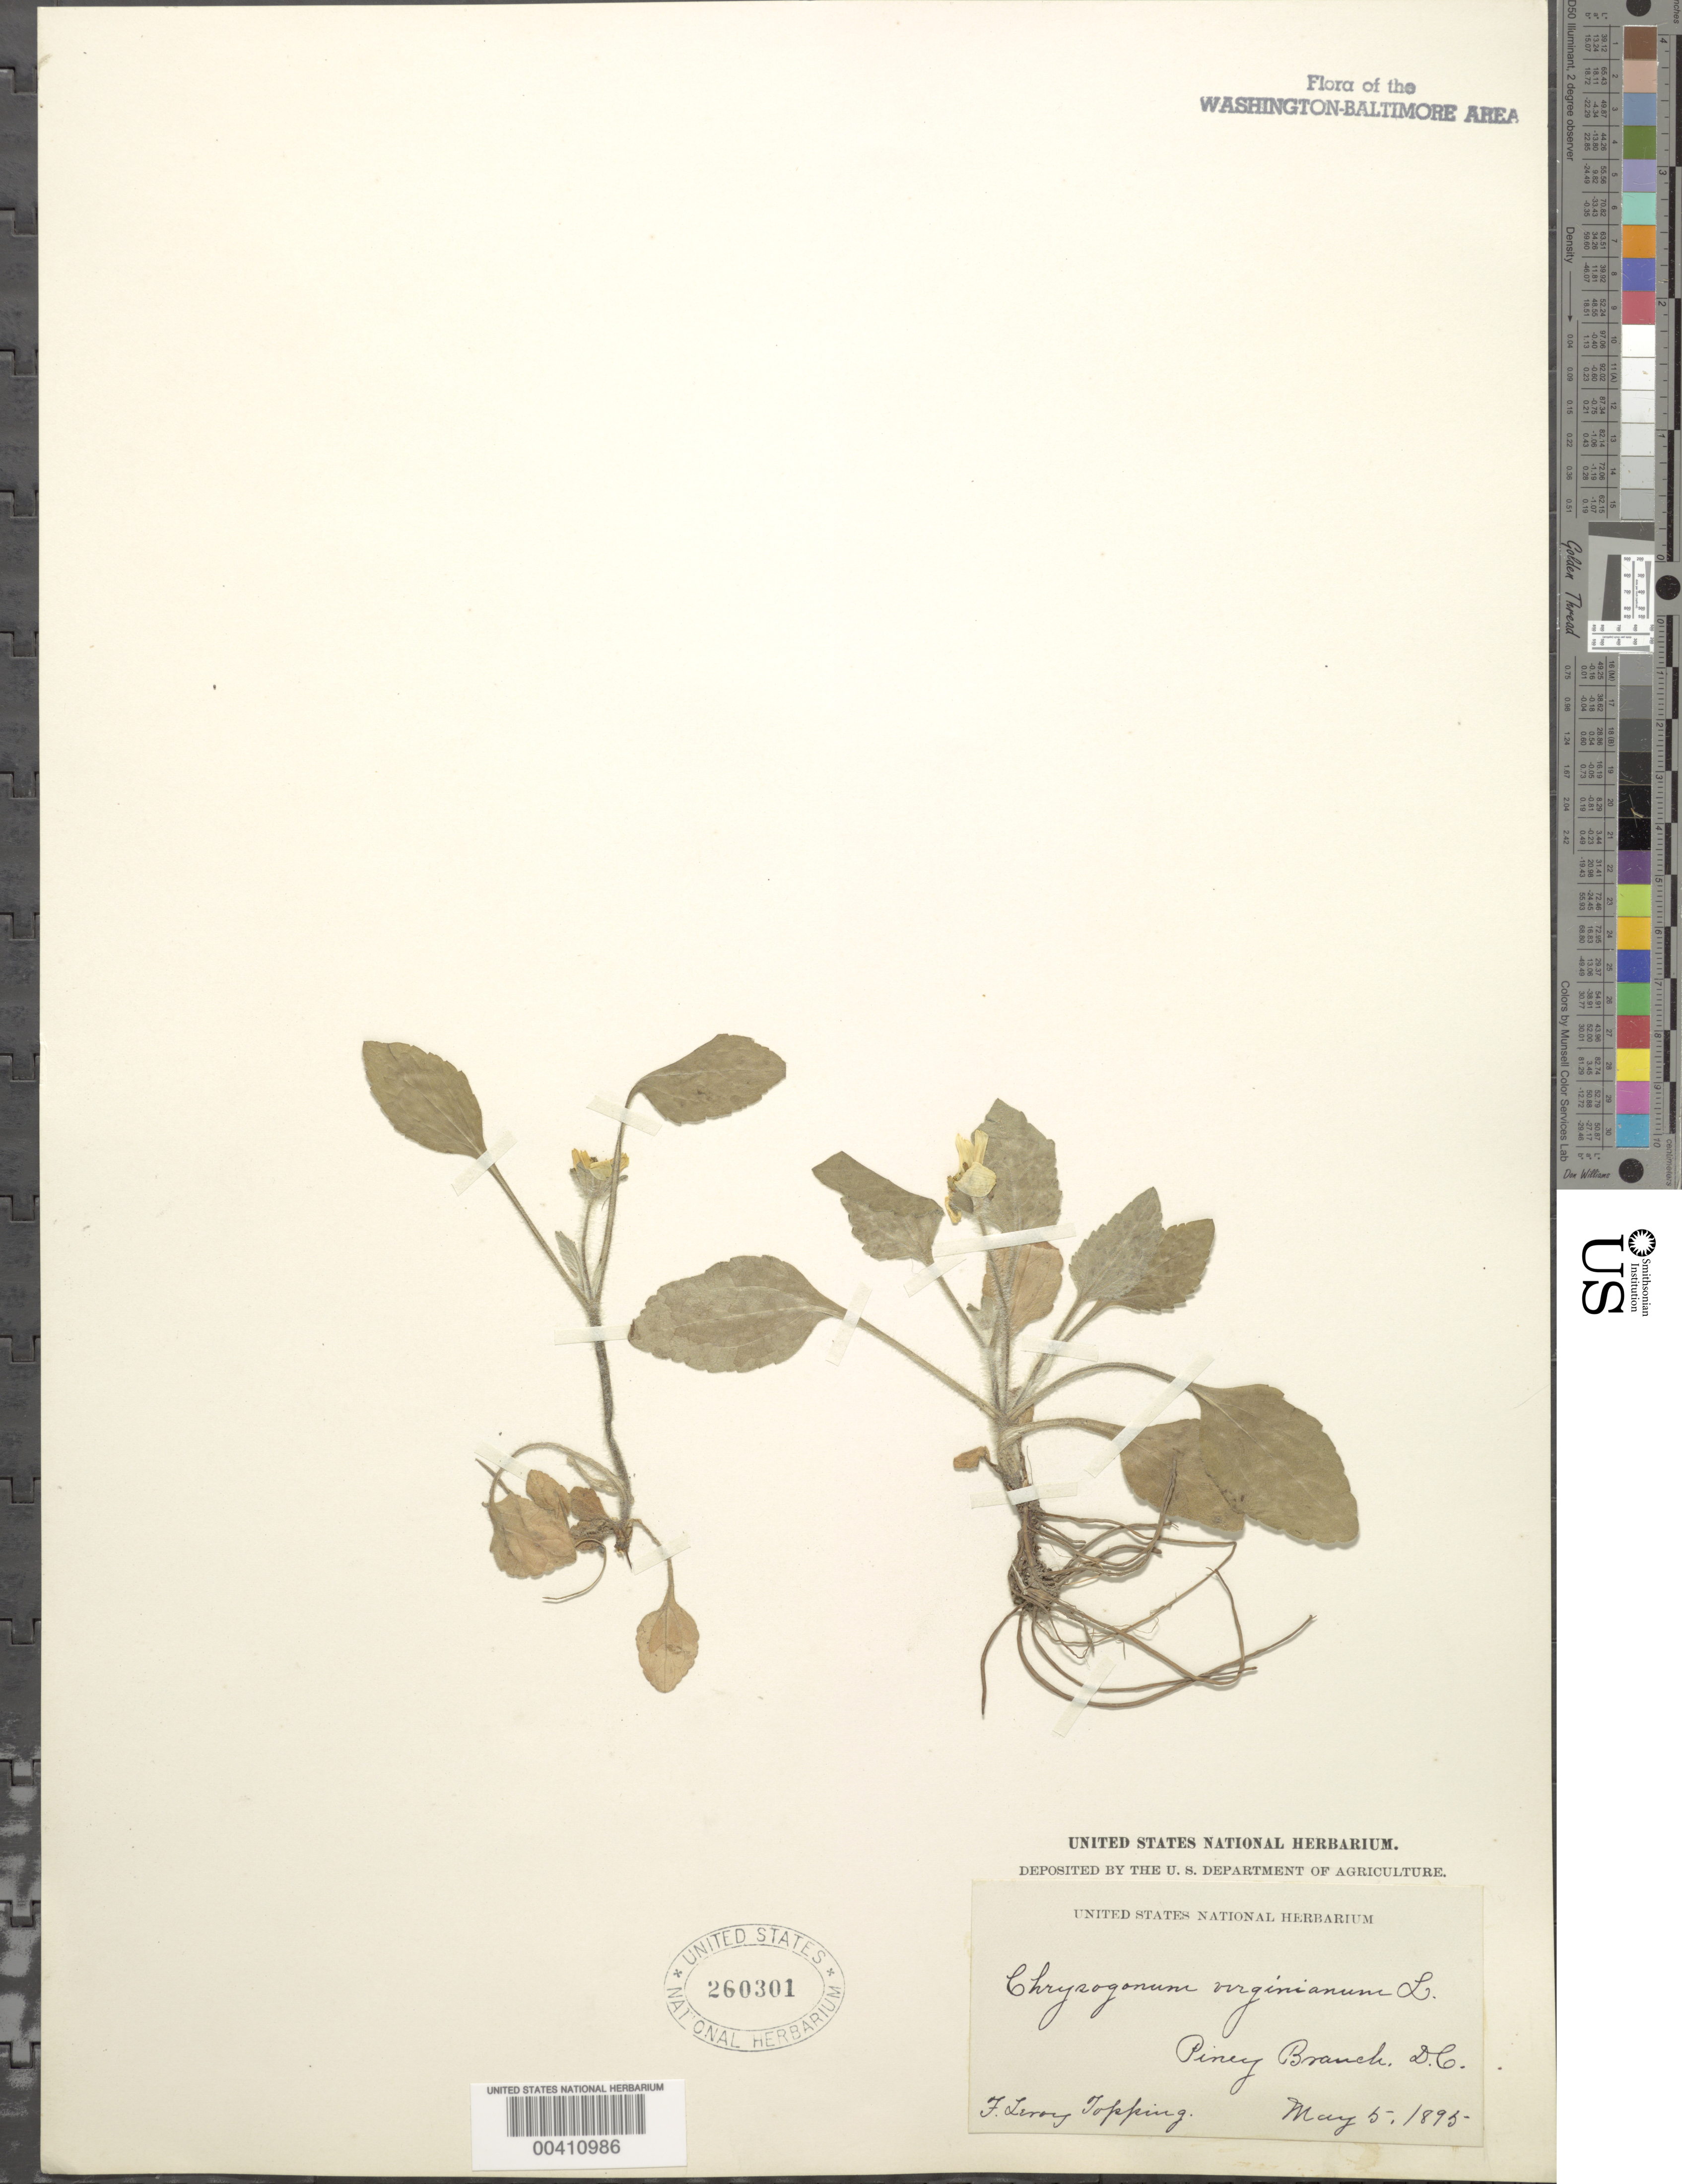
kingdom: Plantae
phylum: Tracheophyta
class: Magnoliopsida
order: Asterales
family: Asteraceae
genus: Chrysogonum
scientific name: Chrysogonum virginianum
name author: L.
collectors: D. L. Topping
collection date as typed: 05 May 1895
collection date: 1895-05-05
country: United States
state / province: District of Columbia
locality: Piney Branch Rock Creek Park & vicinity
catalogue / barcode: US 260301